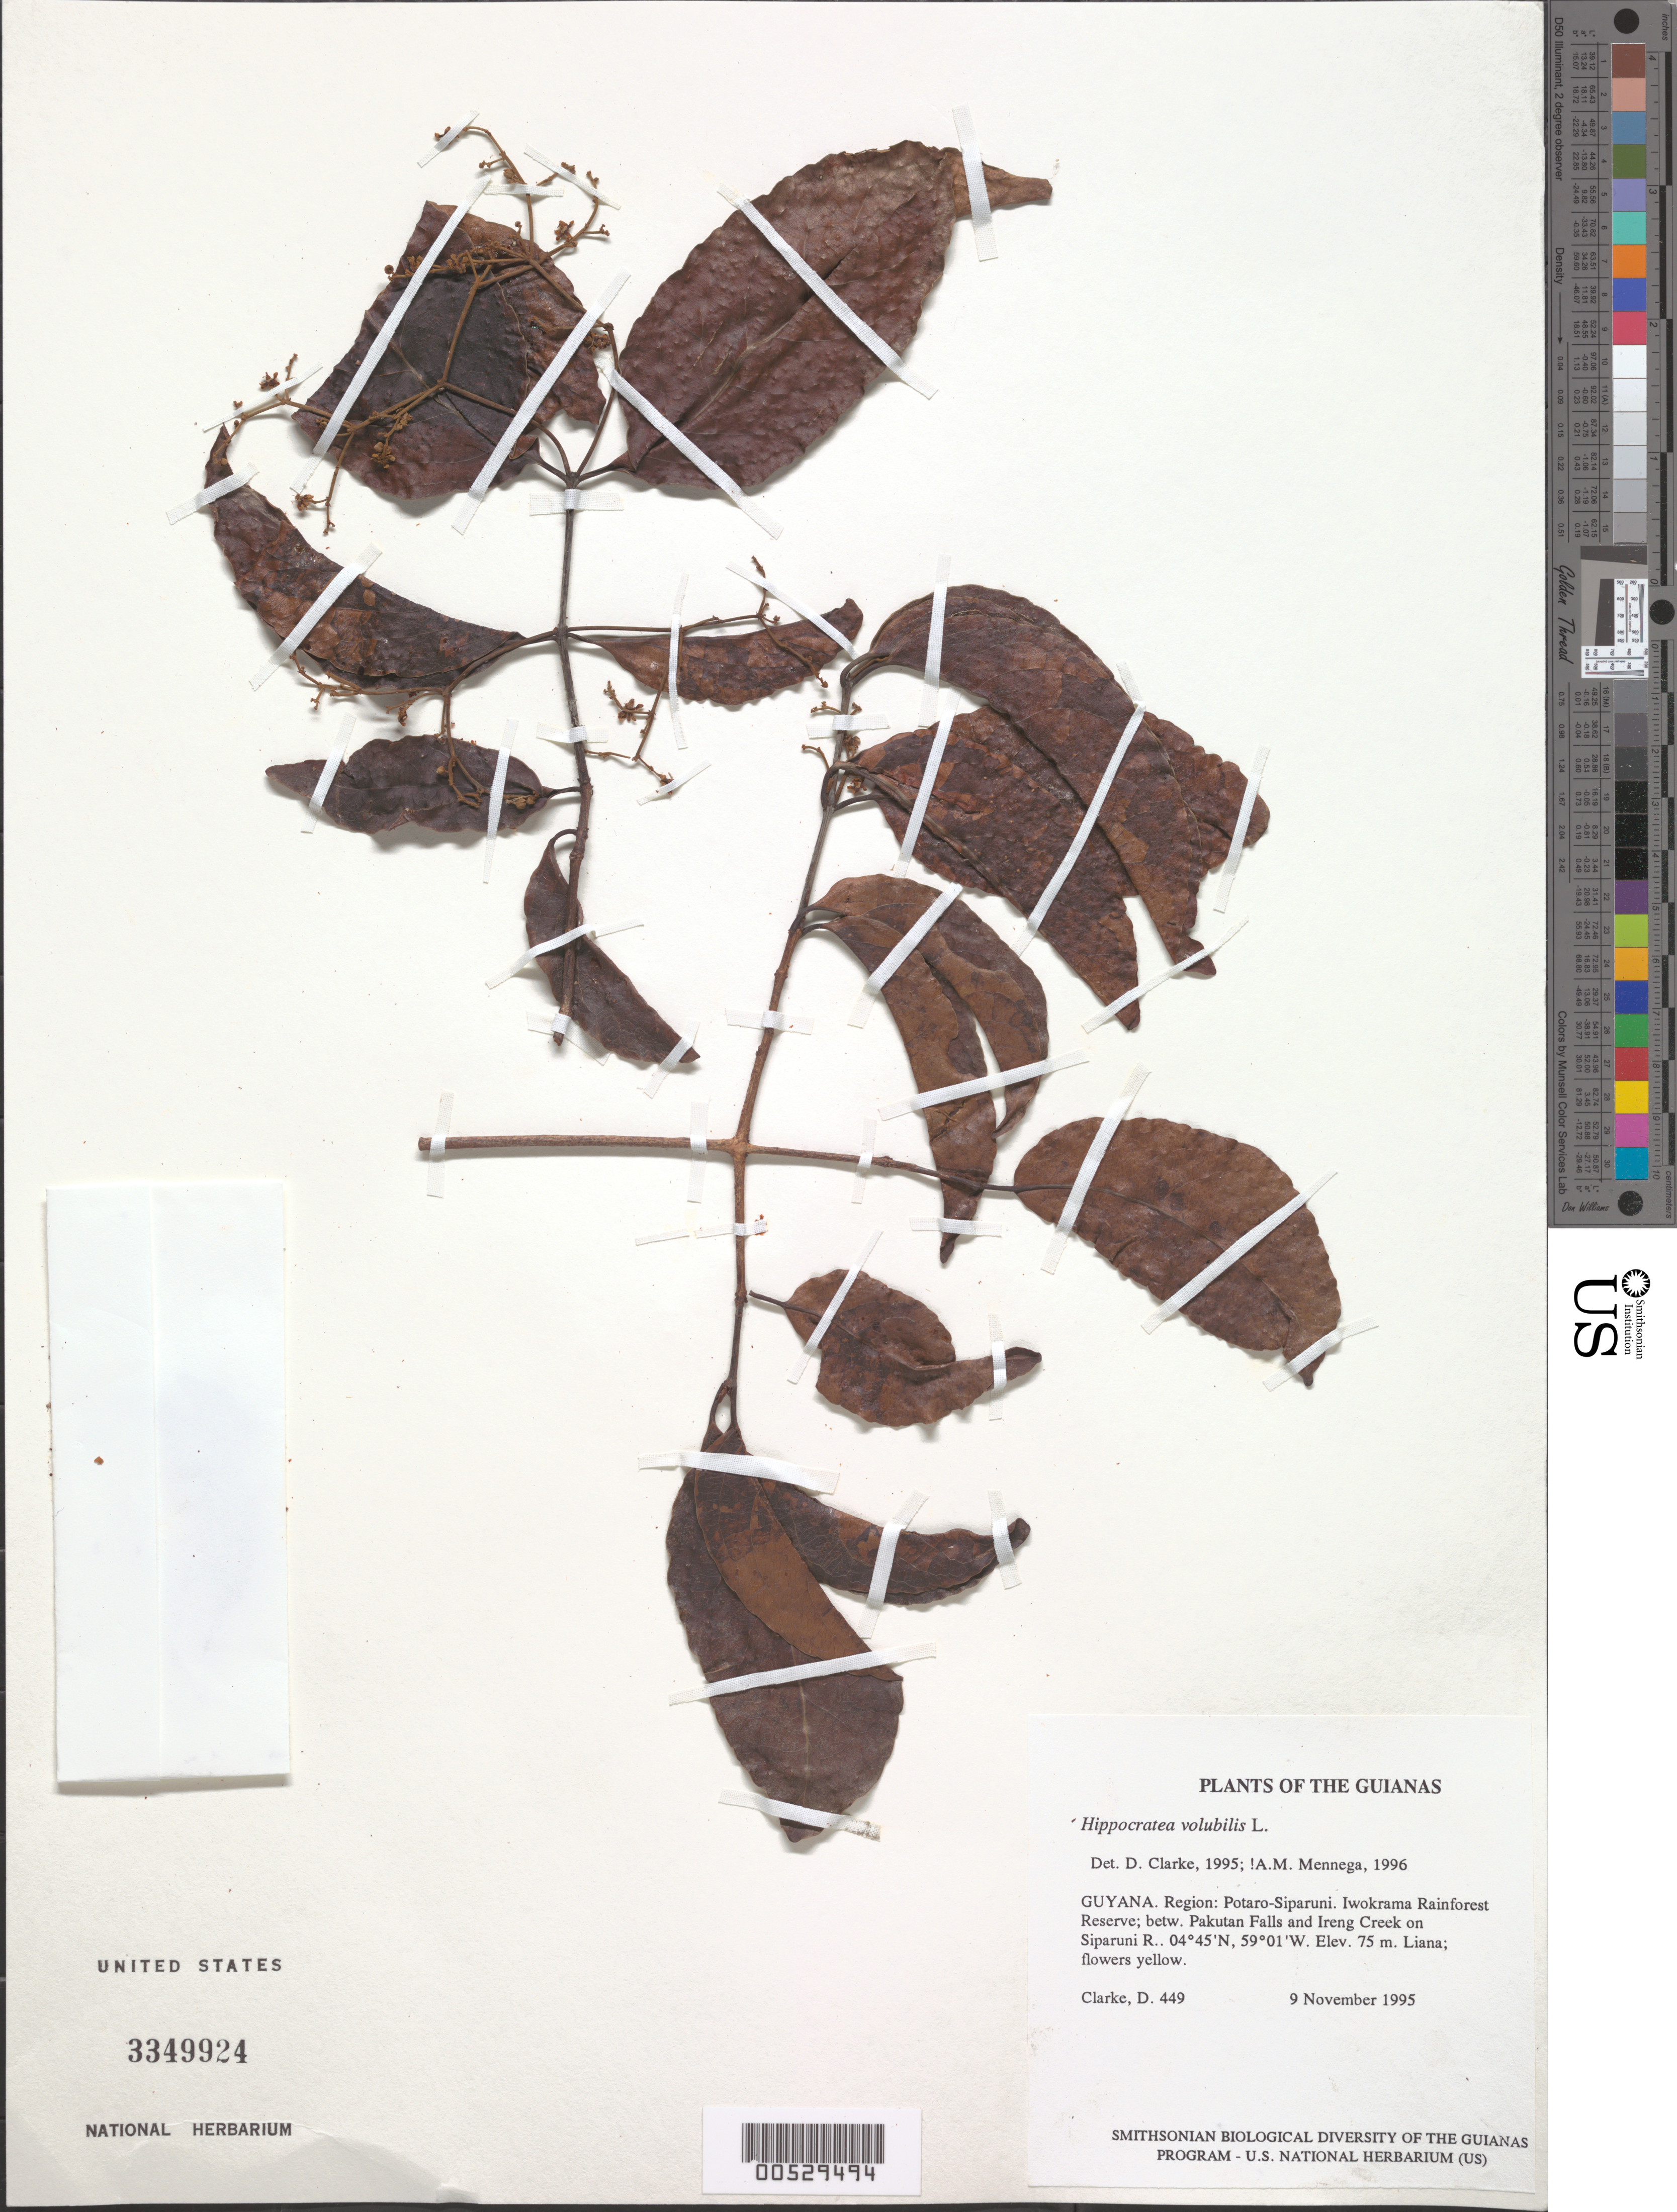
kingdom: Plantae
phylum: Tracheophyta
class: Magnoliopsida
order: Celastrales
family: Celastraceae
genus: Hippocratea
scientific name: Hippocratea volubilis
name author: L.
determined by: Mennega, A. M. W.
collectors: H. D. Clarke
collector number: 449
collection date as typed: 9 November 1995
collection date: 1995-11-09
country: Guyana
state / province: Potaro-Siparuni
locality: Iwokrama Rainforest Reserve; betw. Pakutau Falls and Ireng Creek on Siparuni R.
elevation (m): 75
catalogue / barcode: US 3349924